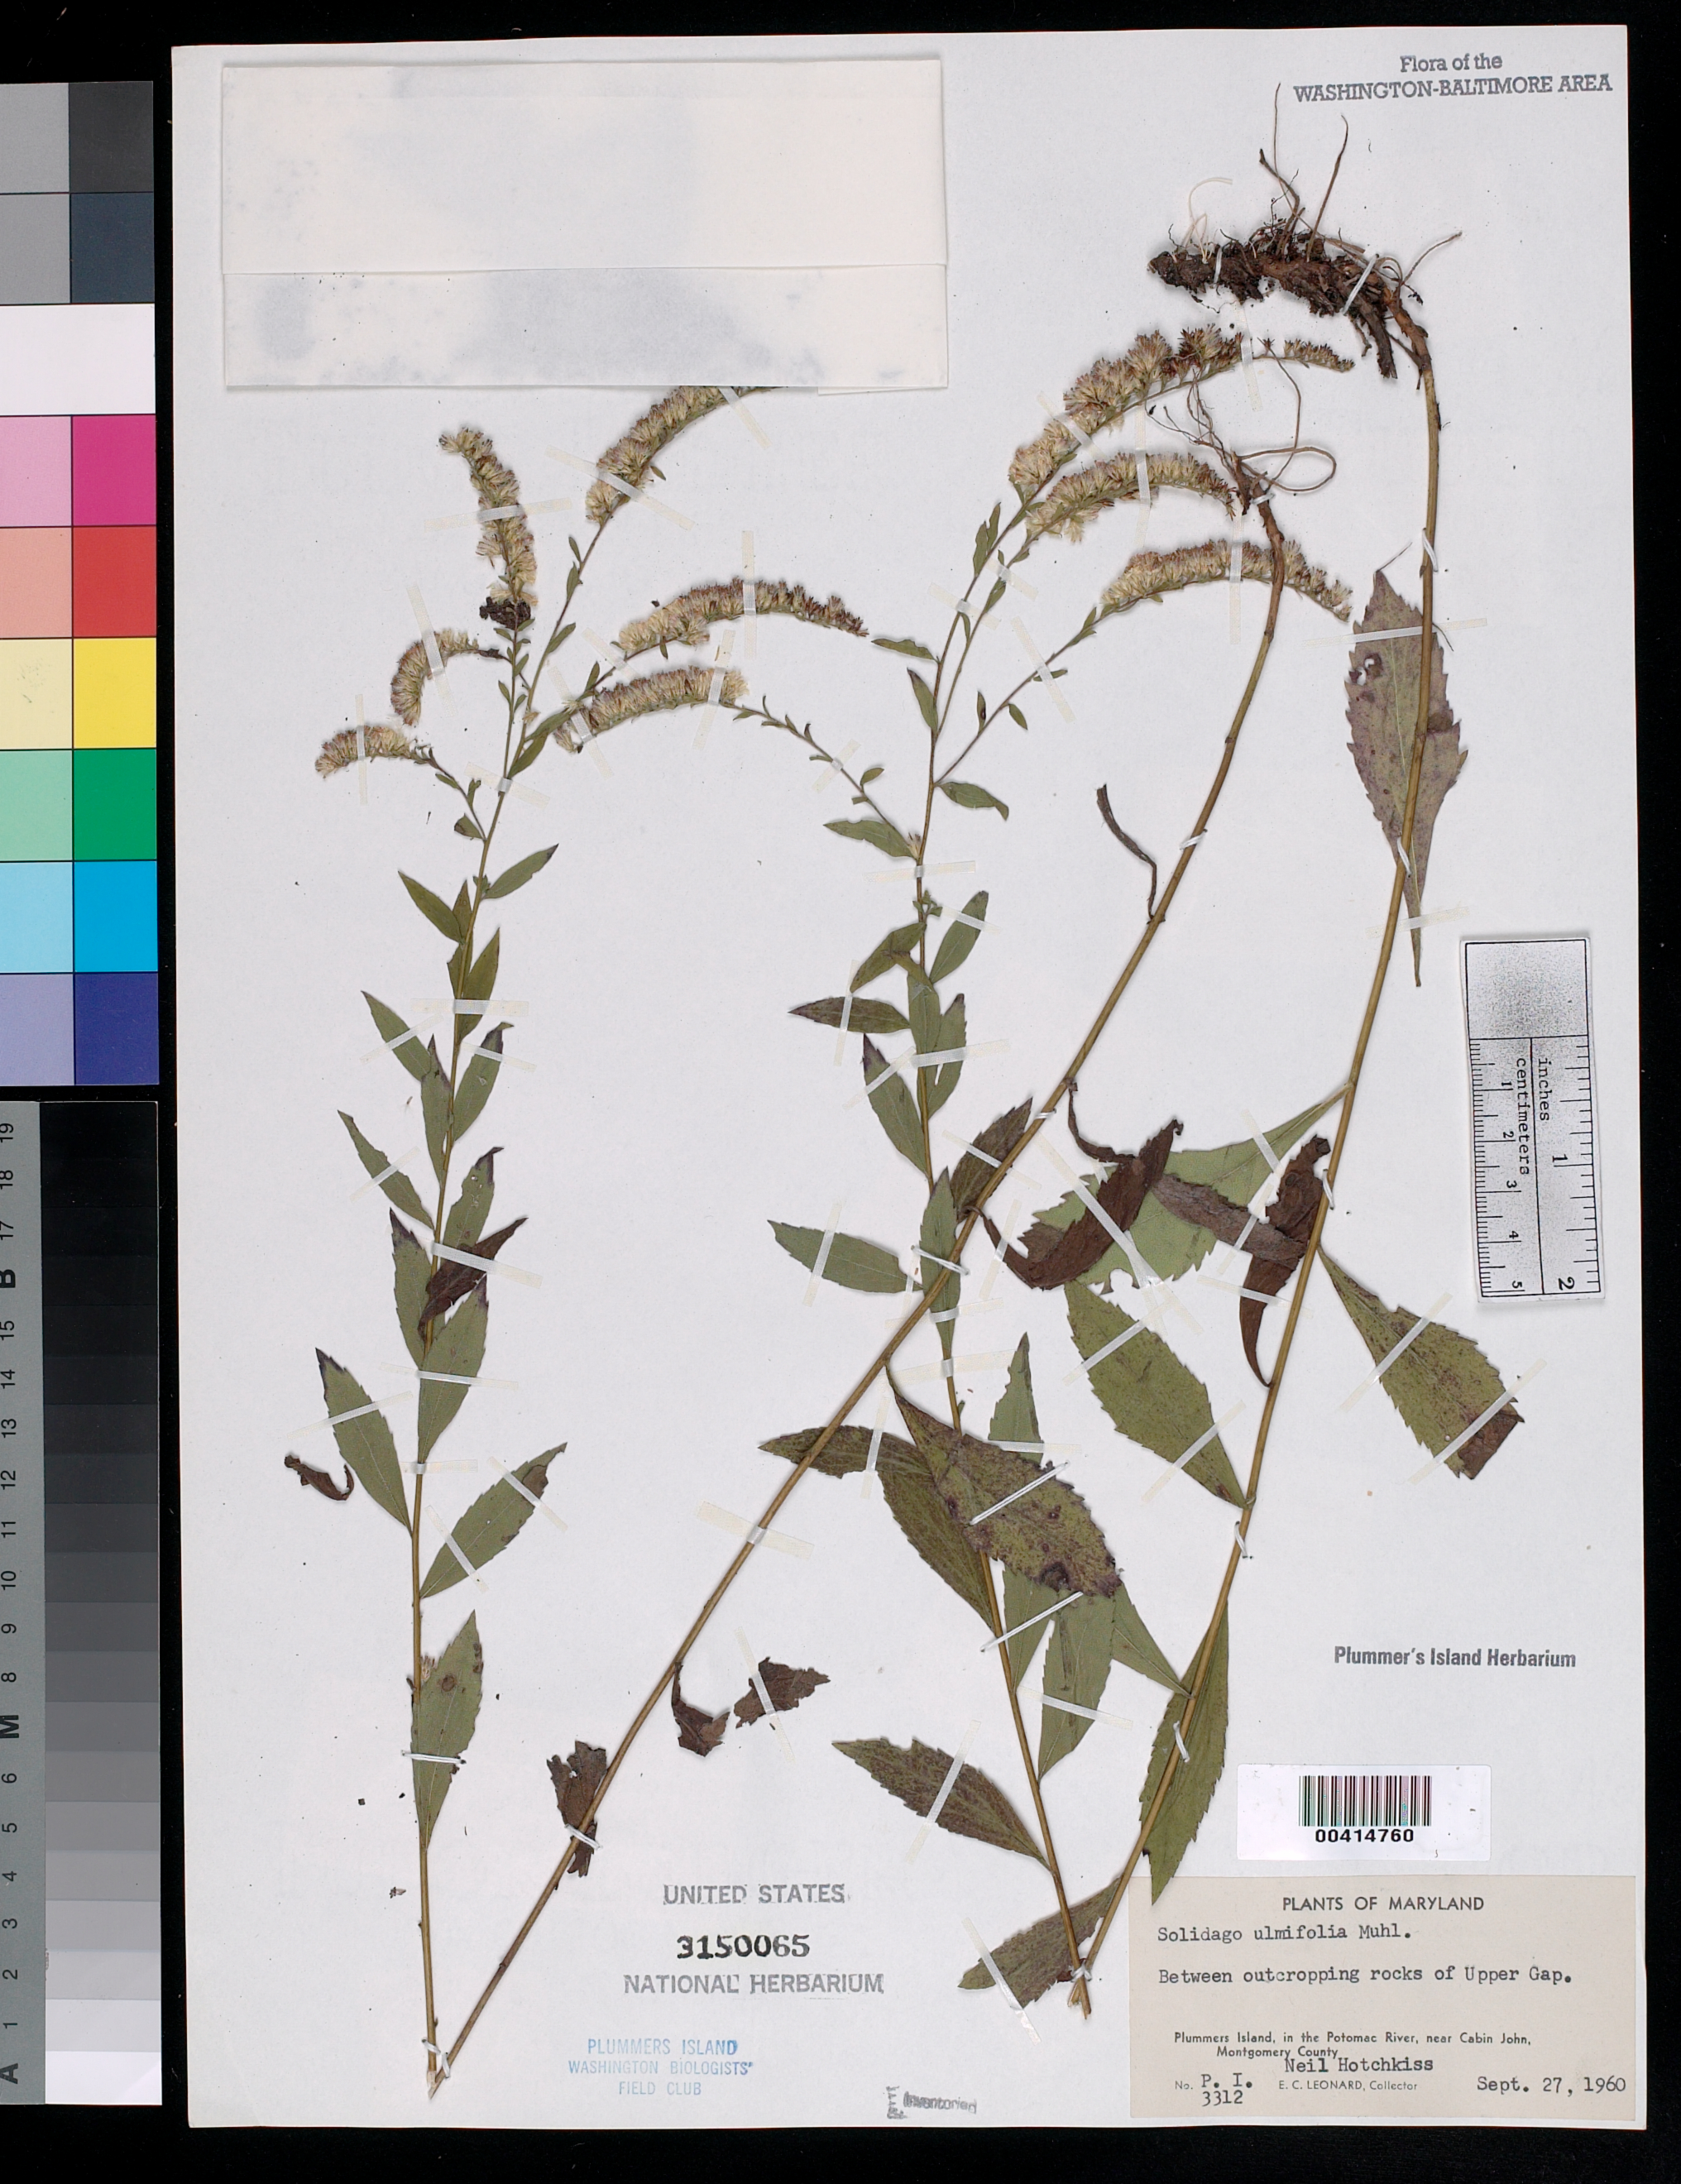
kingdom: Plantae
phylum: Tracheophyta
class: Magnoliopsida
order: Asterales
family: Asteraceae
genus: Solidago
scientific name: Solidago ulmifolia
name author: Muhl. ex Willd.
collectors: E. C. Leonard & N. Hotchkiss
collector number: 3312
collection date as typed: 27 Sep 1960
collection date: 1960-09-27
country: United States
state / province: Maryland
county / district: Montgomery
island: Plummers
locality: Plummer's Island; Upper Gap C. & O. Canal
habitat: Between outcropping rocks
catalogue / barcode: US 3150065